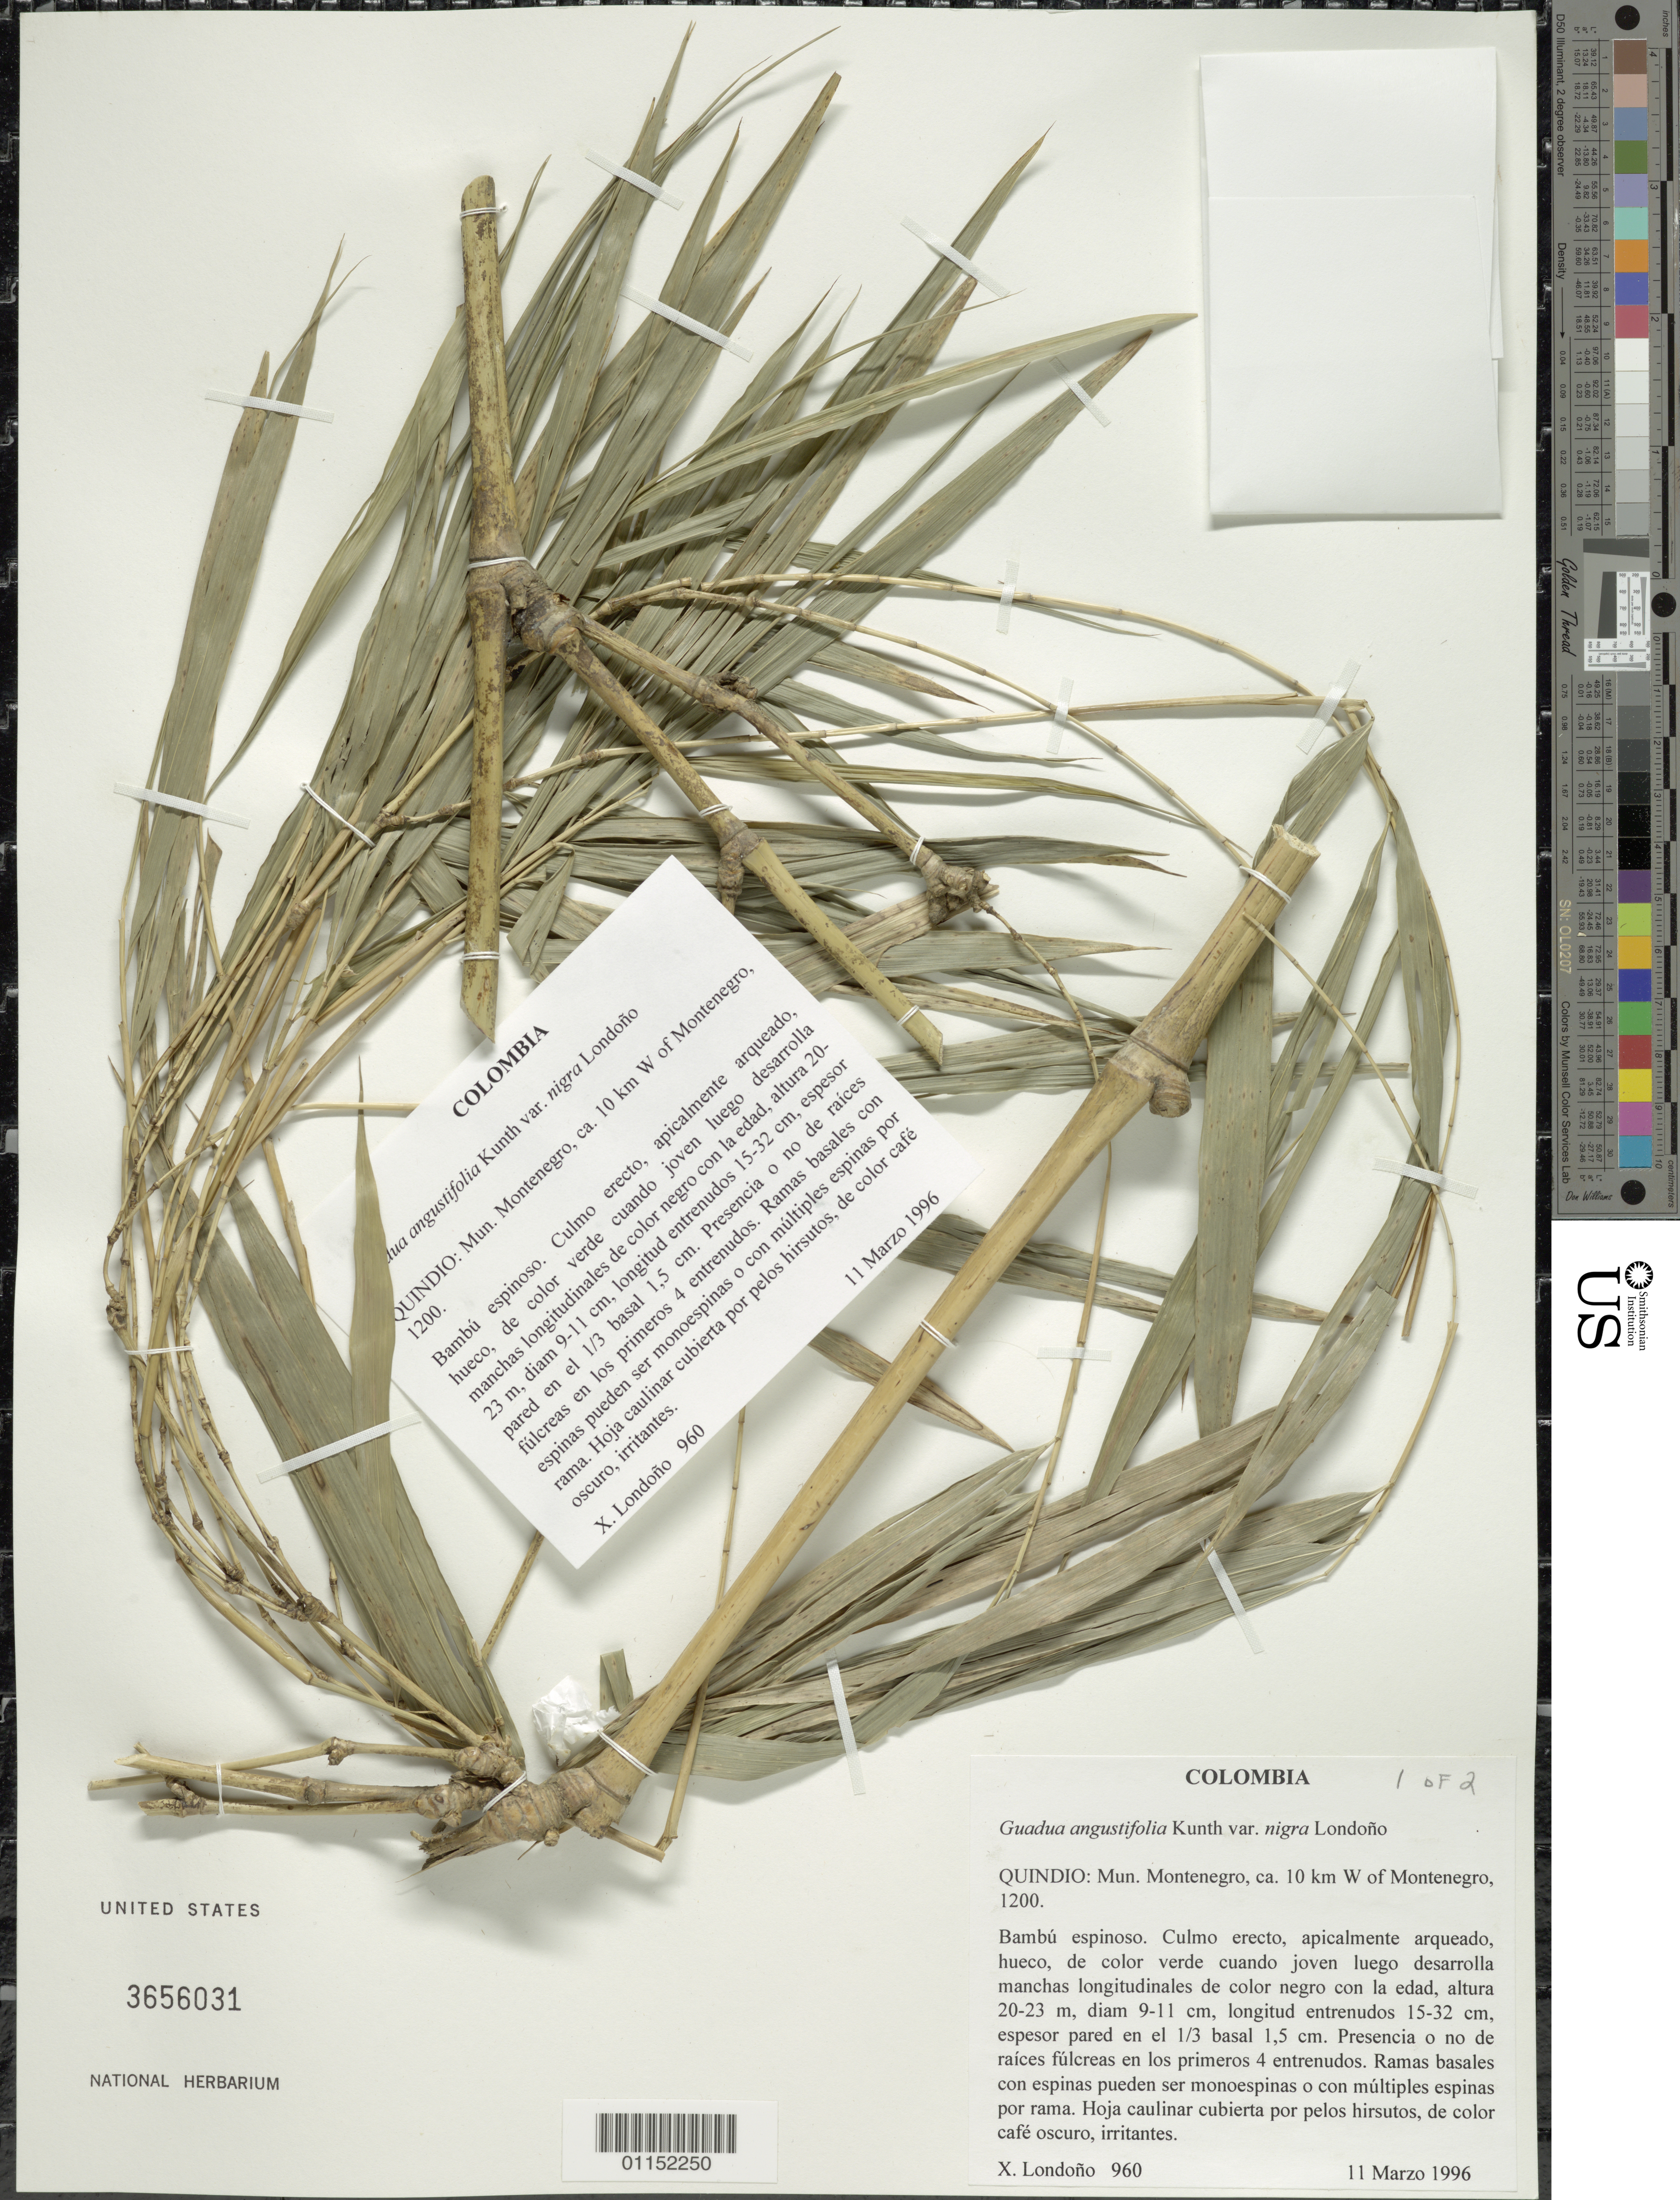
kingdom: Plantae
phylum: Tracheophyta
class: Liliopsida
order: Poales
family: Poaceae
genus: Guadua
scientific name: Guadua angustifolia var. nigra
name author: Londoño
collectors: X. Londoño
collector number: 960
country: Colombia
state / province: Quindío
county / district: Montenegro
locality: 10 km W of Montenegro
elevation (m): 1200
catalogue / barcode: US 3656031